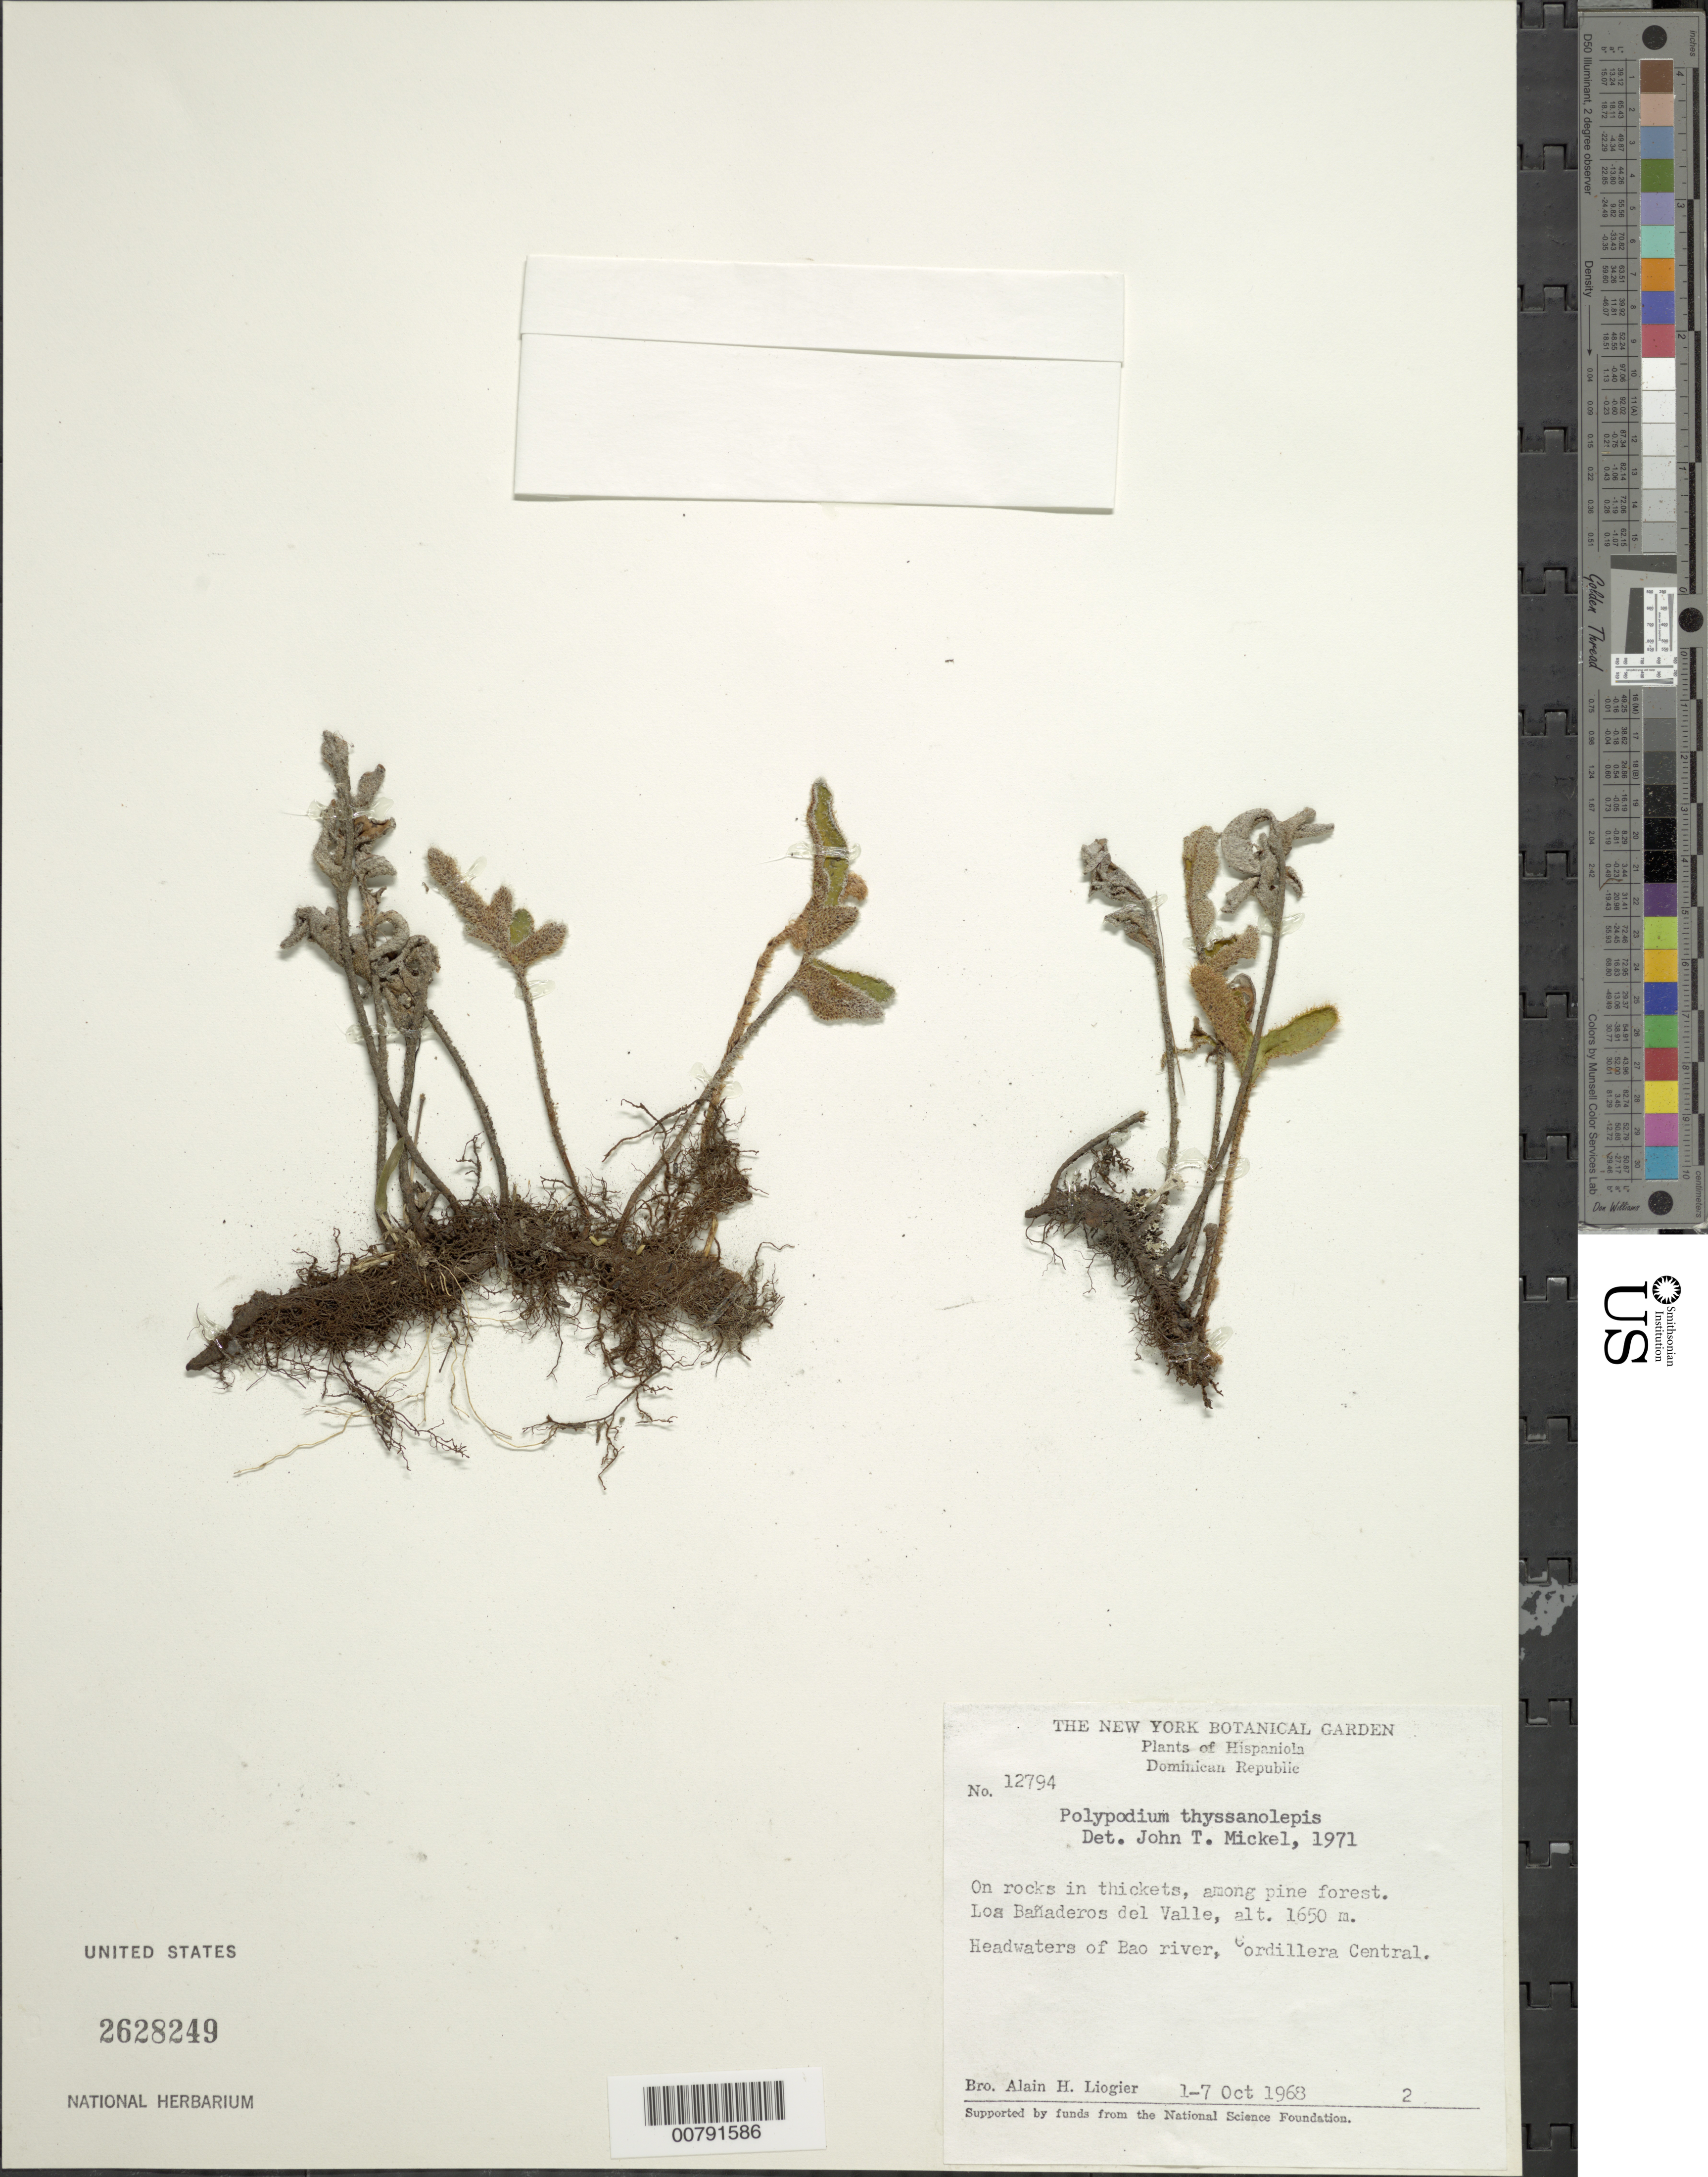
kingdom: Plantae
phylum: Tracheophyta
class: Polypodiopsida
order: Polypodiales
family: Polypodiaceae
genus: Pleopeltis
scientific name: Pleopeltis thyssanolepis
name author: (A. Braun ex Klotzsch) E.G. Andrews & Windham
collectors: A. H. Liogier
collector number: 12794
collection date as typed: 01 Oct 1968 to 07 Oct 1968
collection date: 1968-10-01/1968-10-07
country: Dominican Republic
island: Hispaniola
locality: Los Bañaderos del Valle, headwaters of Bao R., Cordillera Central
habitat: On rocks in thickets, among pine forest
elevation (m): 1650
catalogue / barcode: US 2628249